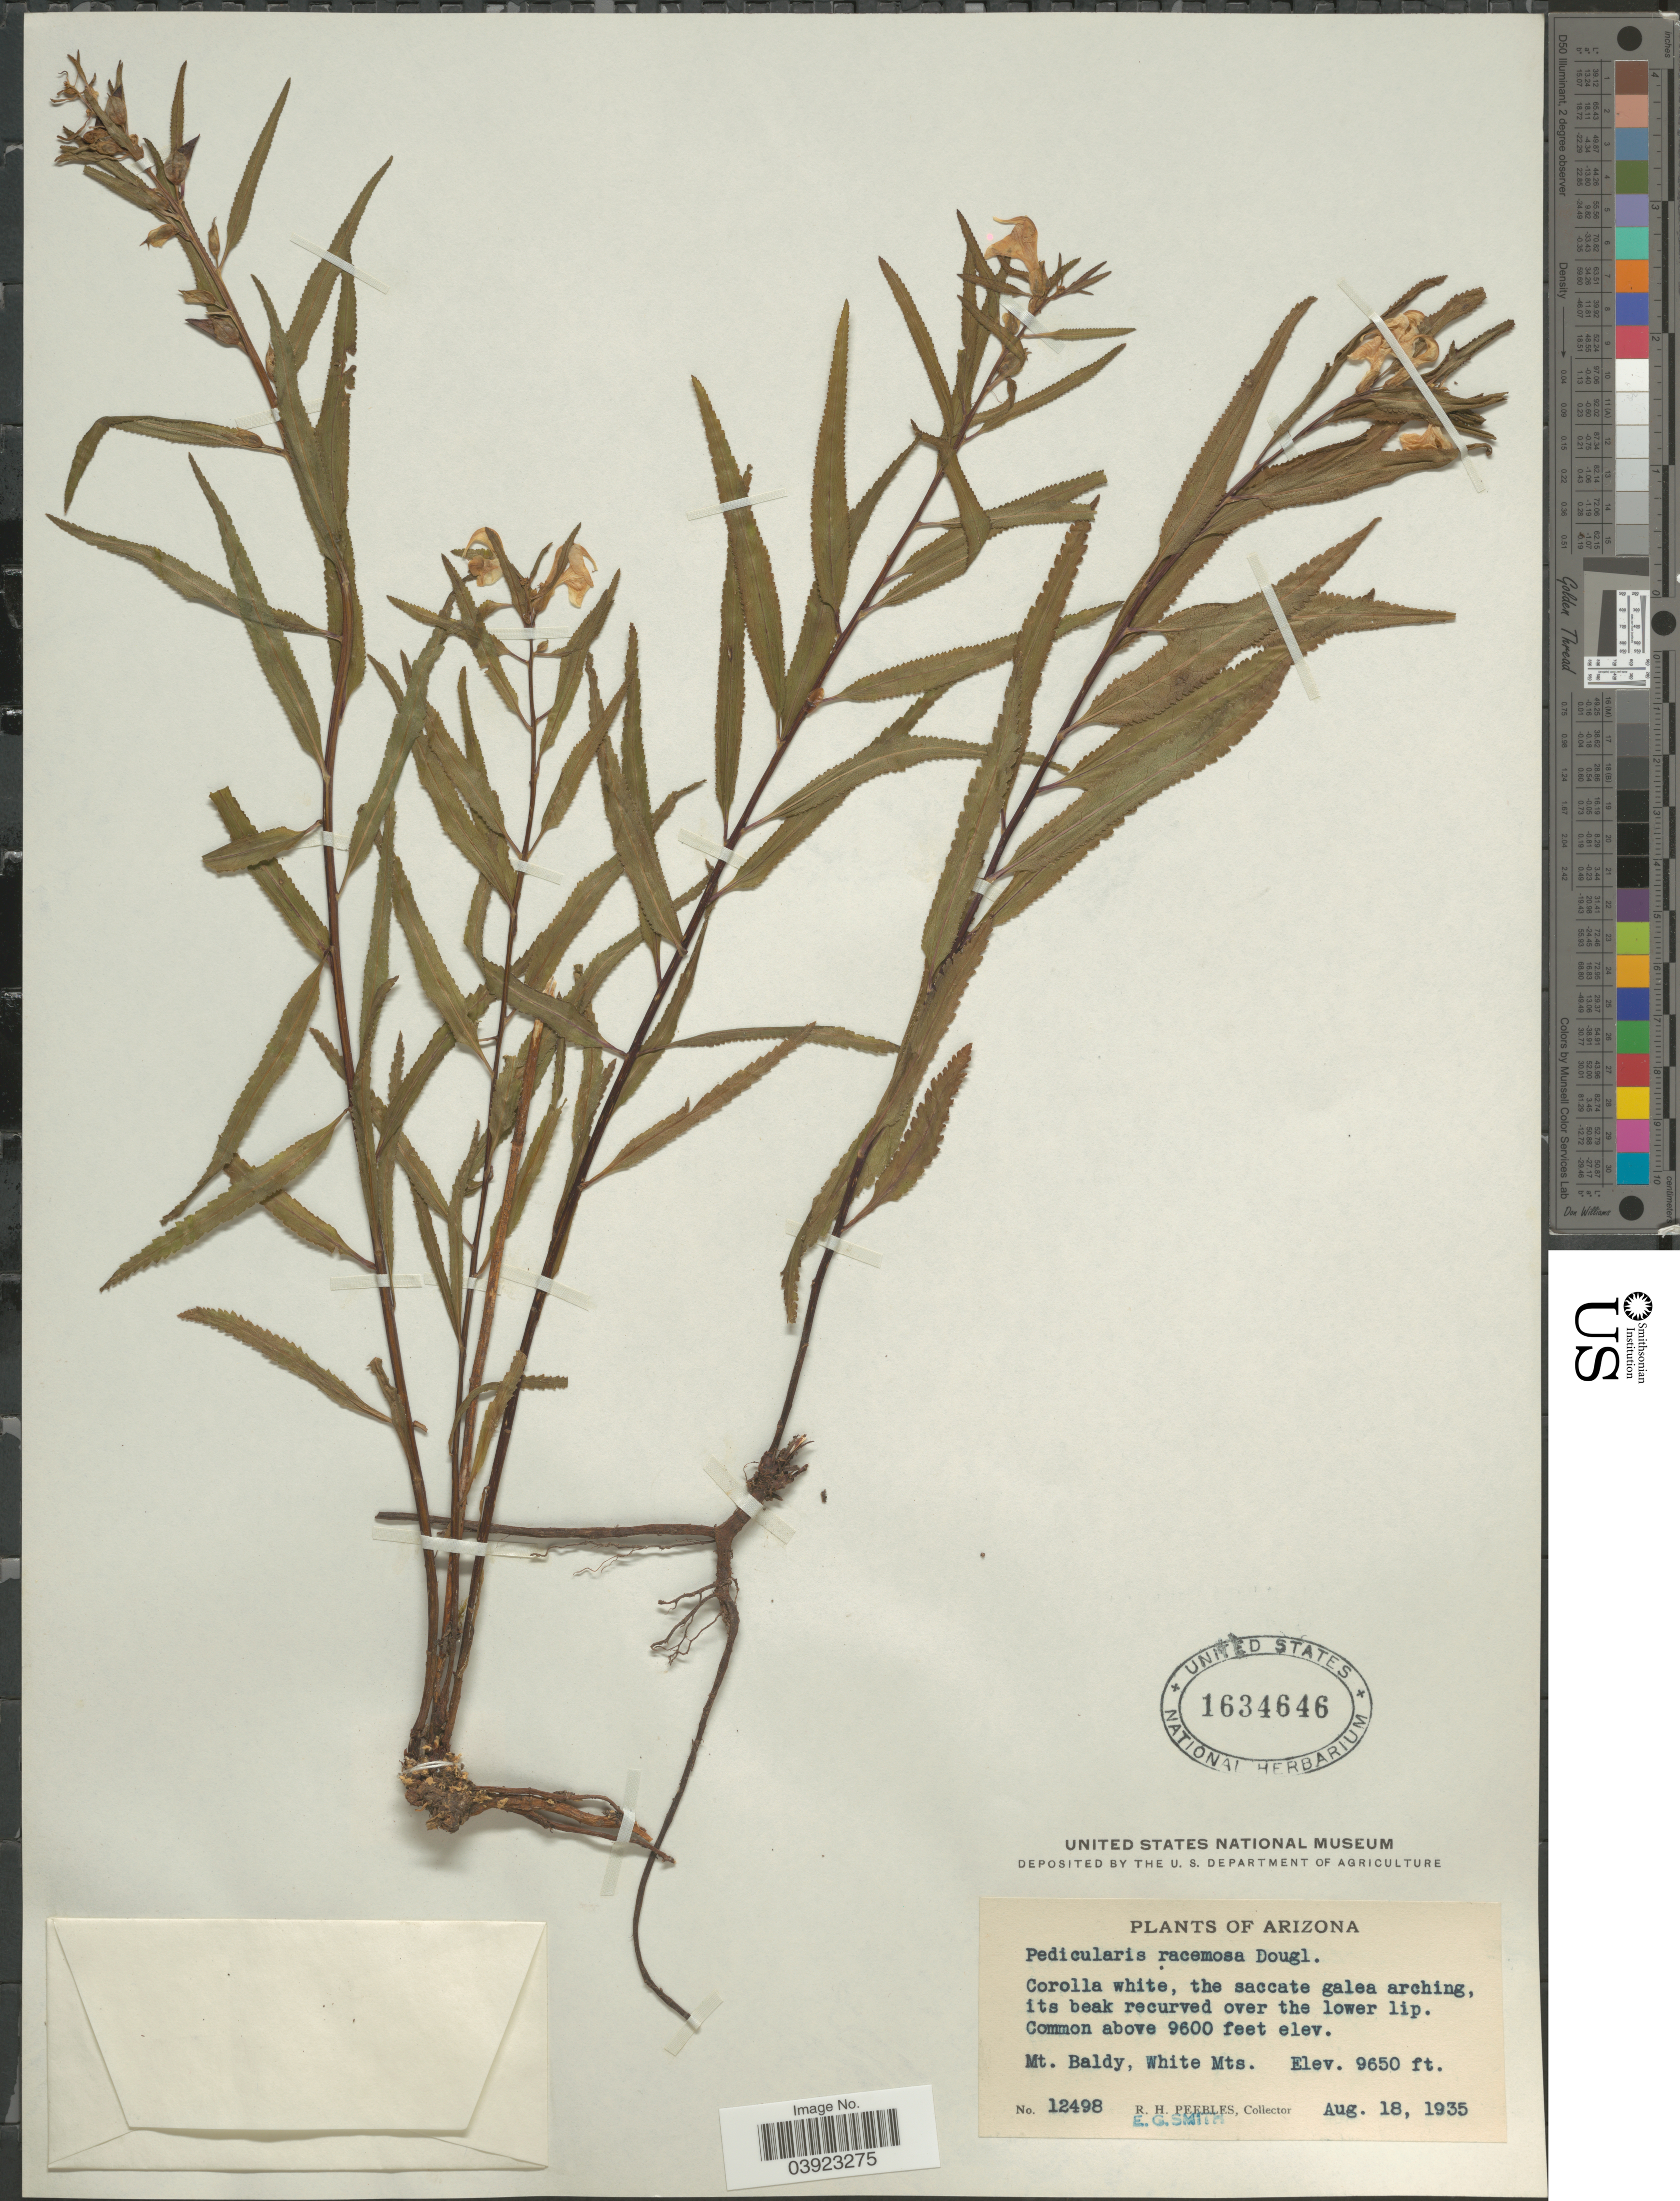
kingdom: Plantae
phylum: Tracheophyta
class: Magnoliopsida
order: Lamiales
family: Orobanchaceae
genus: Pedicularis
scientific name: Pedicularis racemosa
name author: Douglas ex Benth.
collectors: R. H. Peebles & E. G. Smith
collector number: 12498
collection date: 1935-08-18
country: United States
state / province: Arizona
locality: Mt. Baldy, White Mts.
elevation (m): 2926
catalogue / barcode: US 1634646